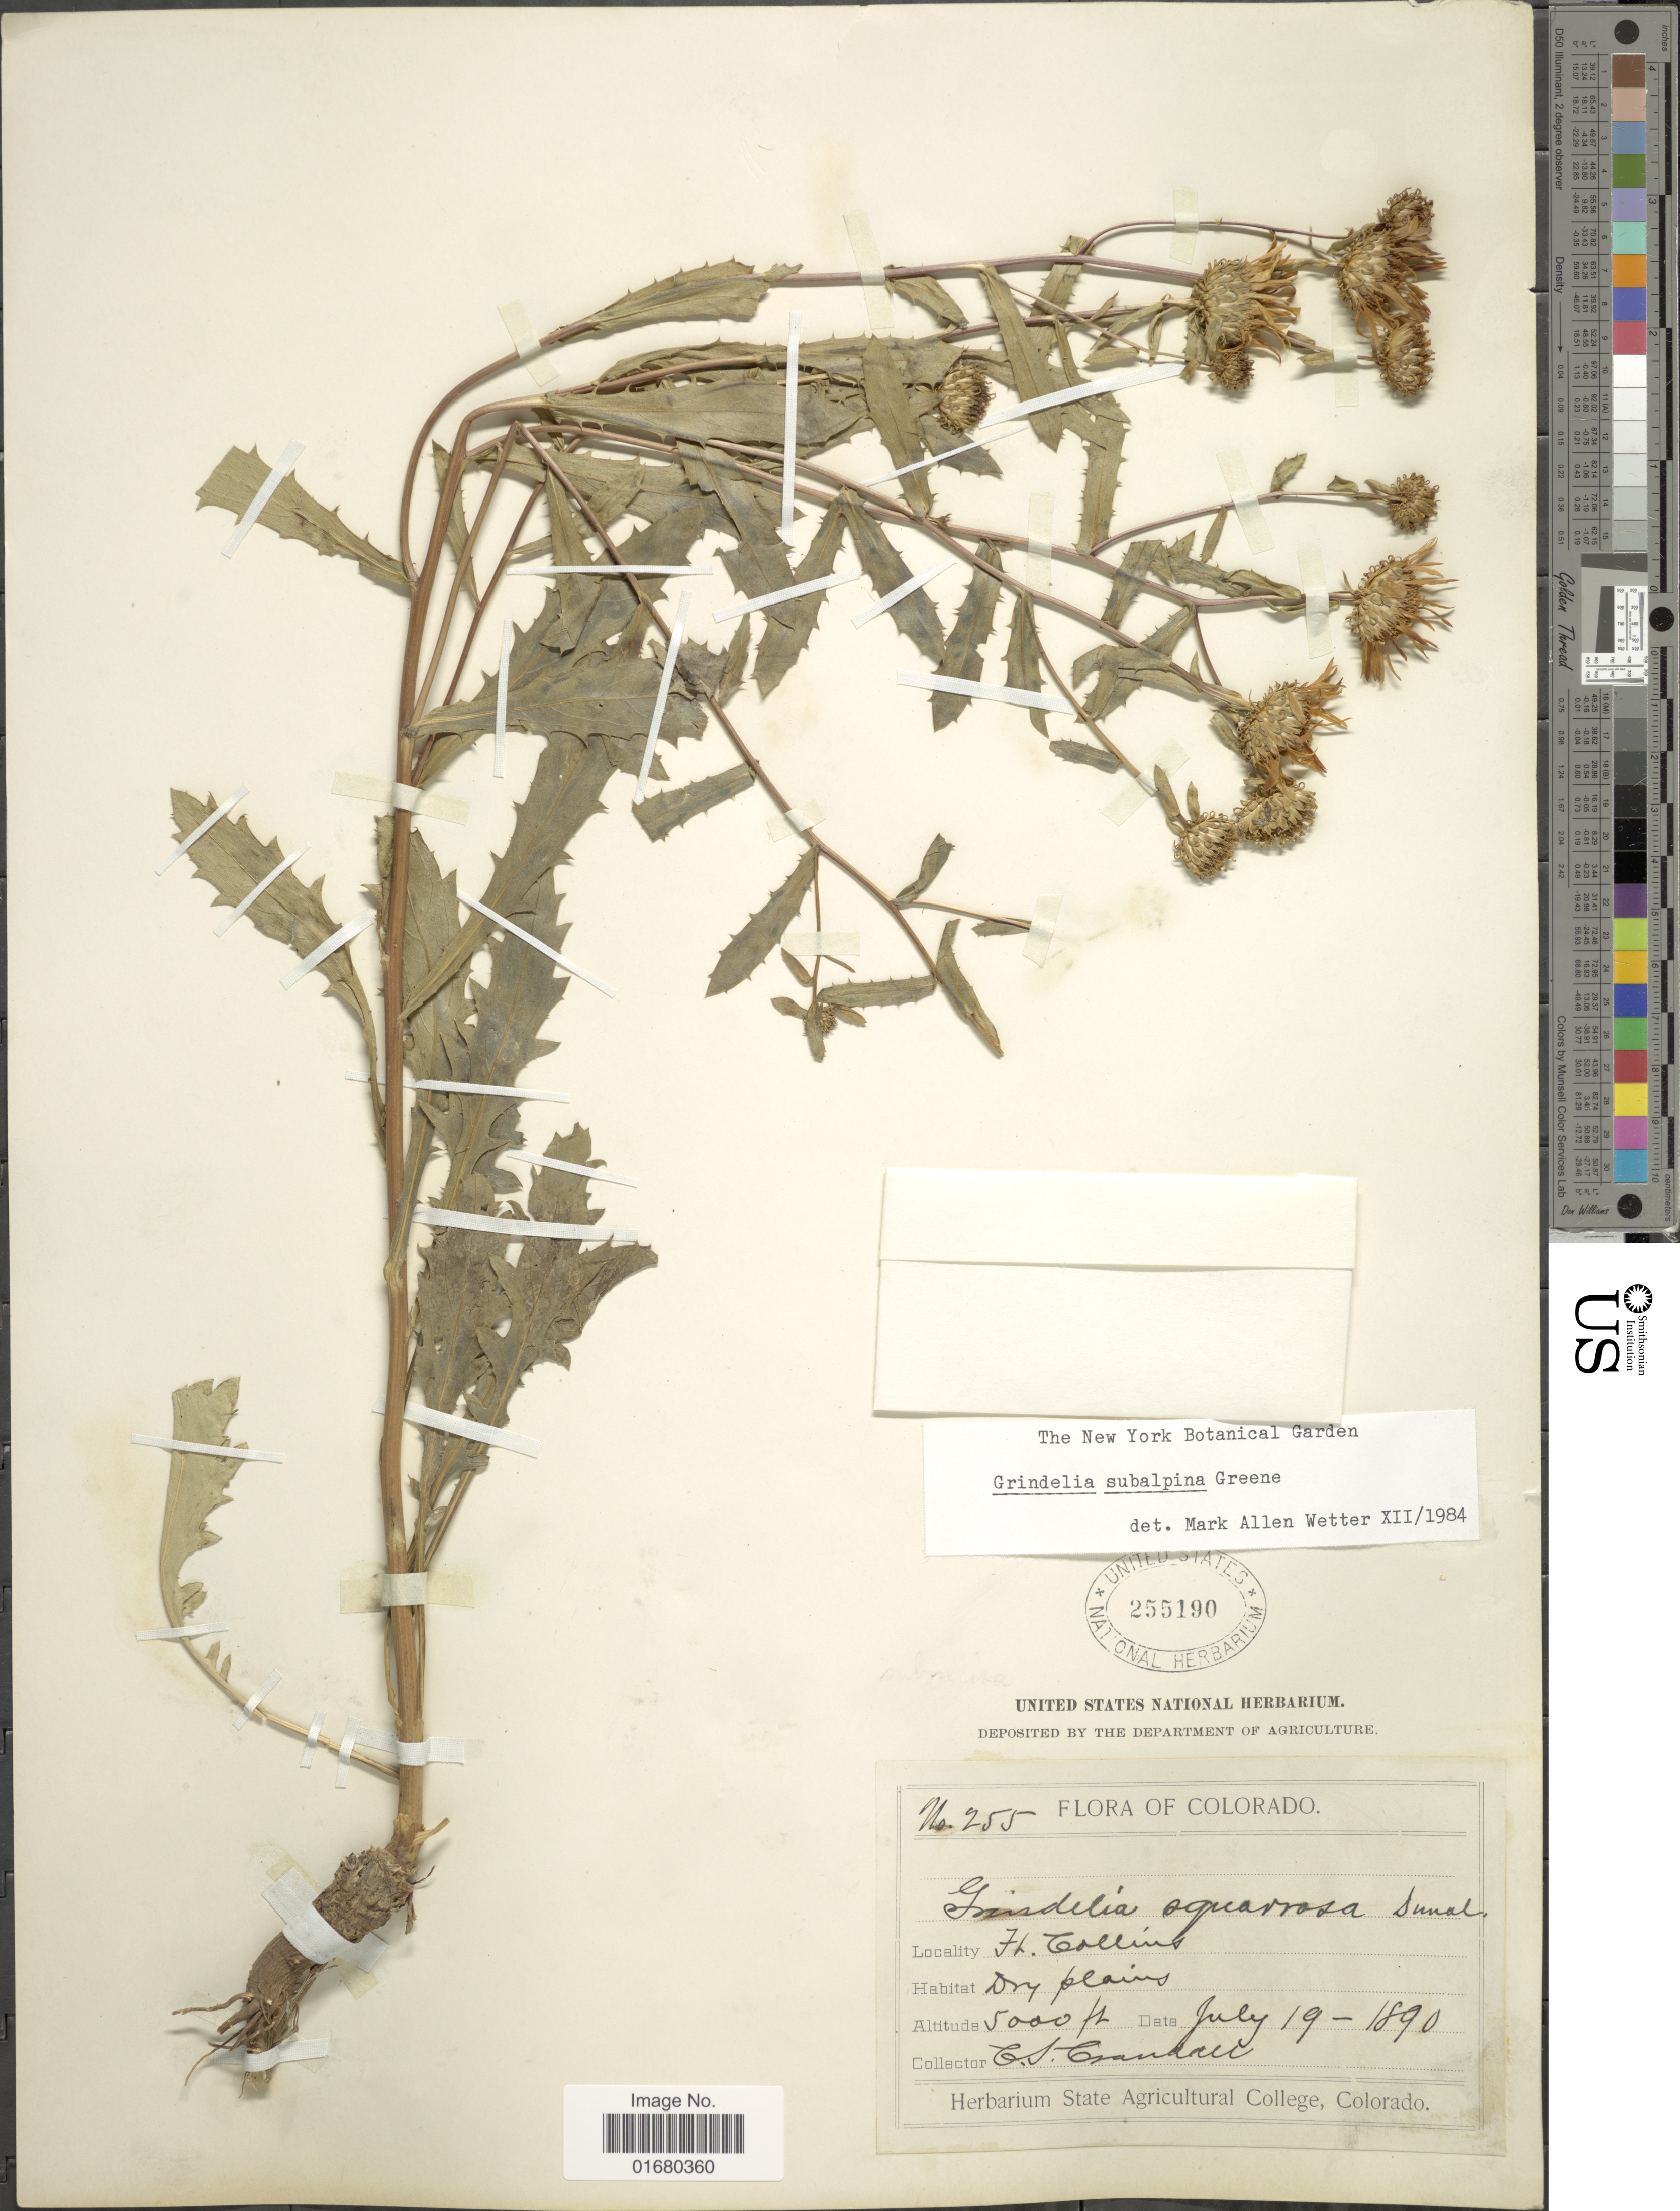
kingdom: Plantae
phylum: Tracheophyta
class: Magnoliopsida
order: Asterales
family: Asteraceae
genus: Grindelia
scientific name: Grindelia subalpina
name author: S.W. Greene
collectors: C. Crandall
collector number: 255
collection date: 1890-07-19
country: United States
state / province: Colorado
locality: Ft. Collins, dry plains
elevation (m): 1524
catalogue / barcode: US 255190